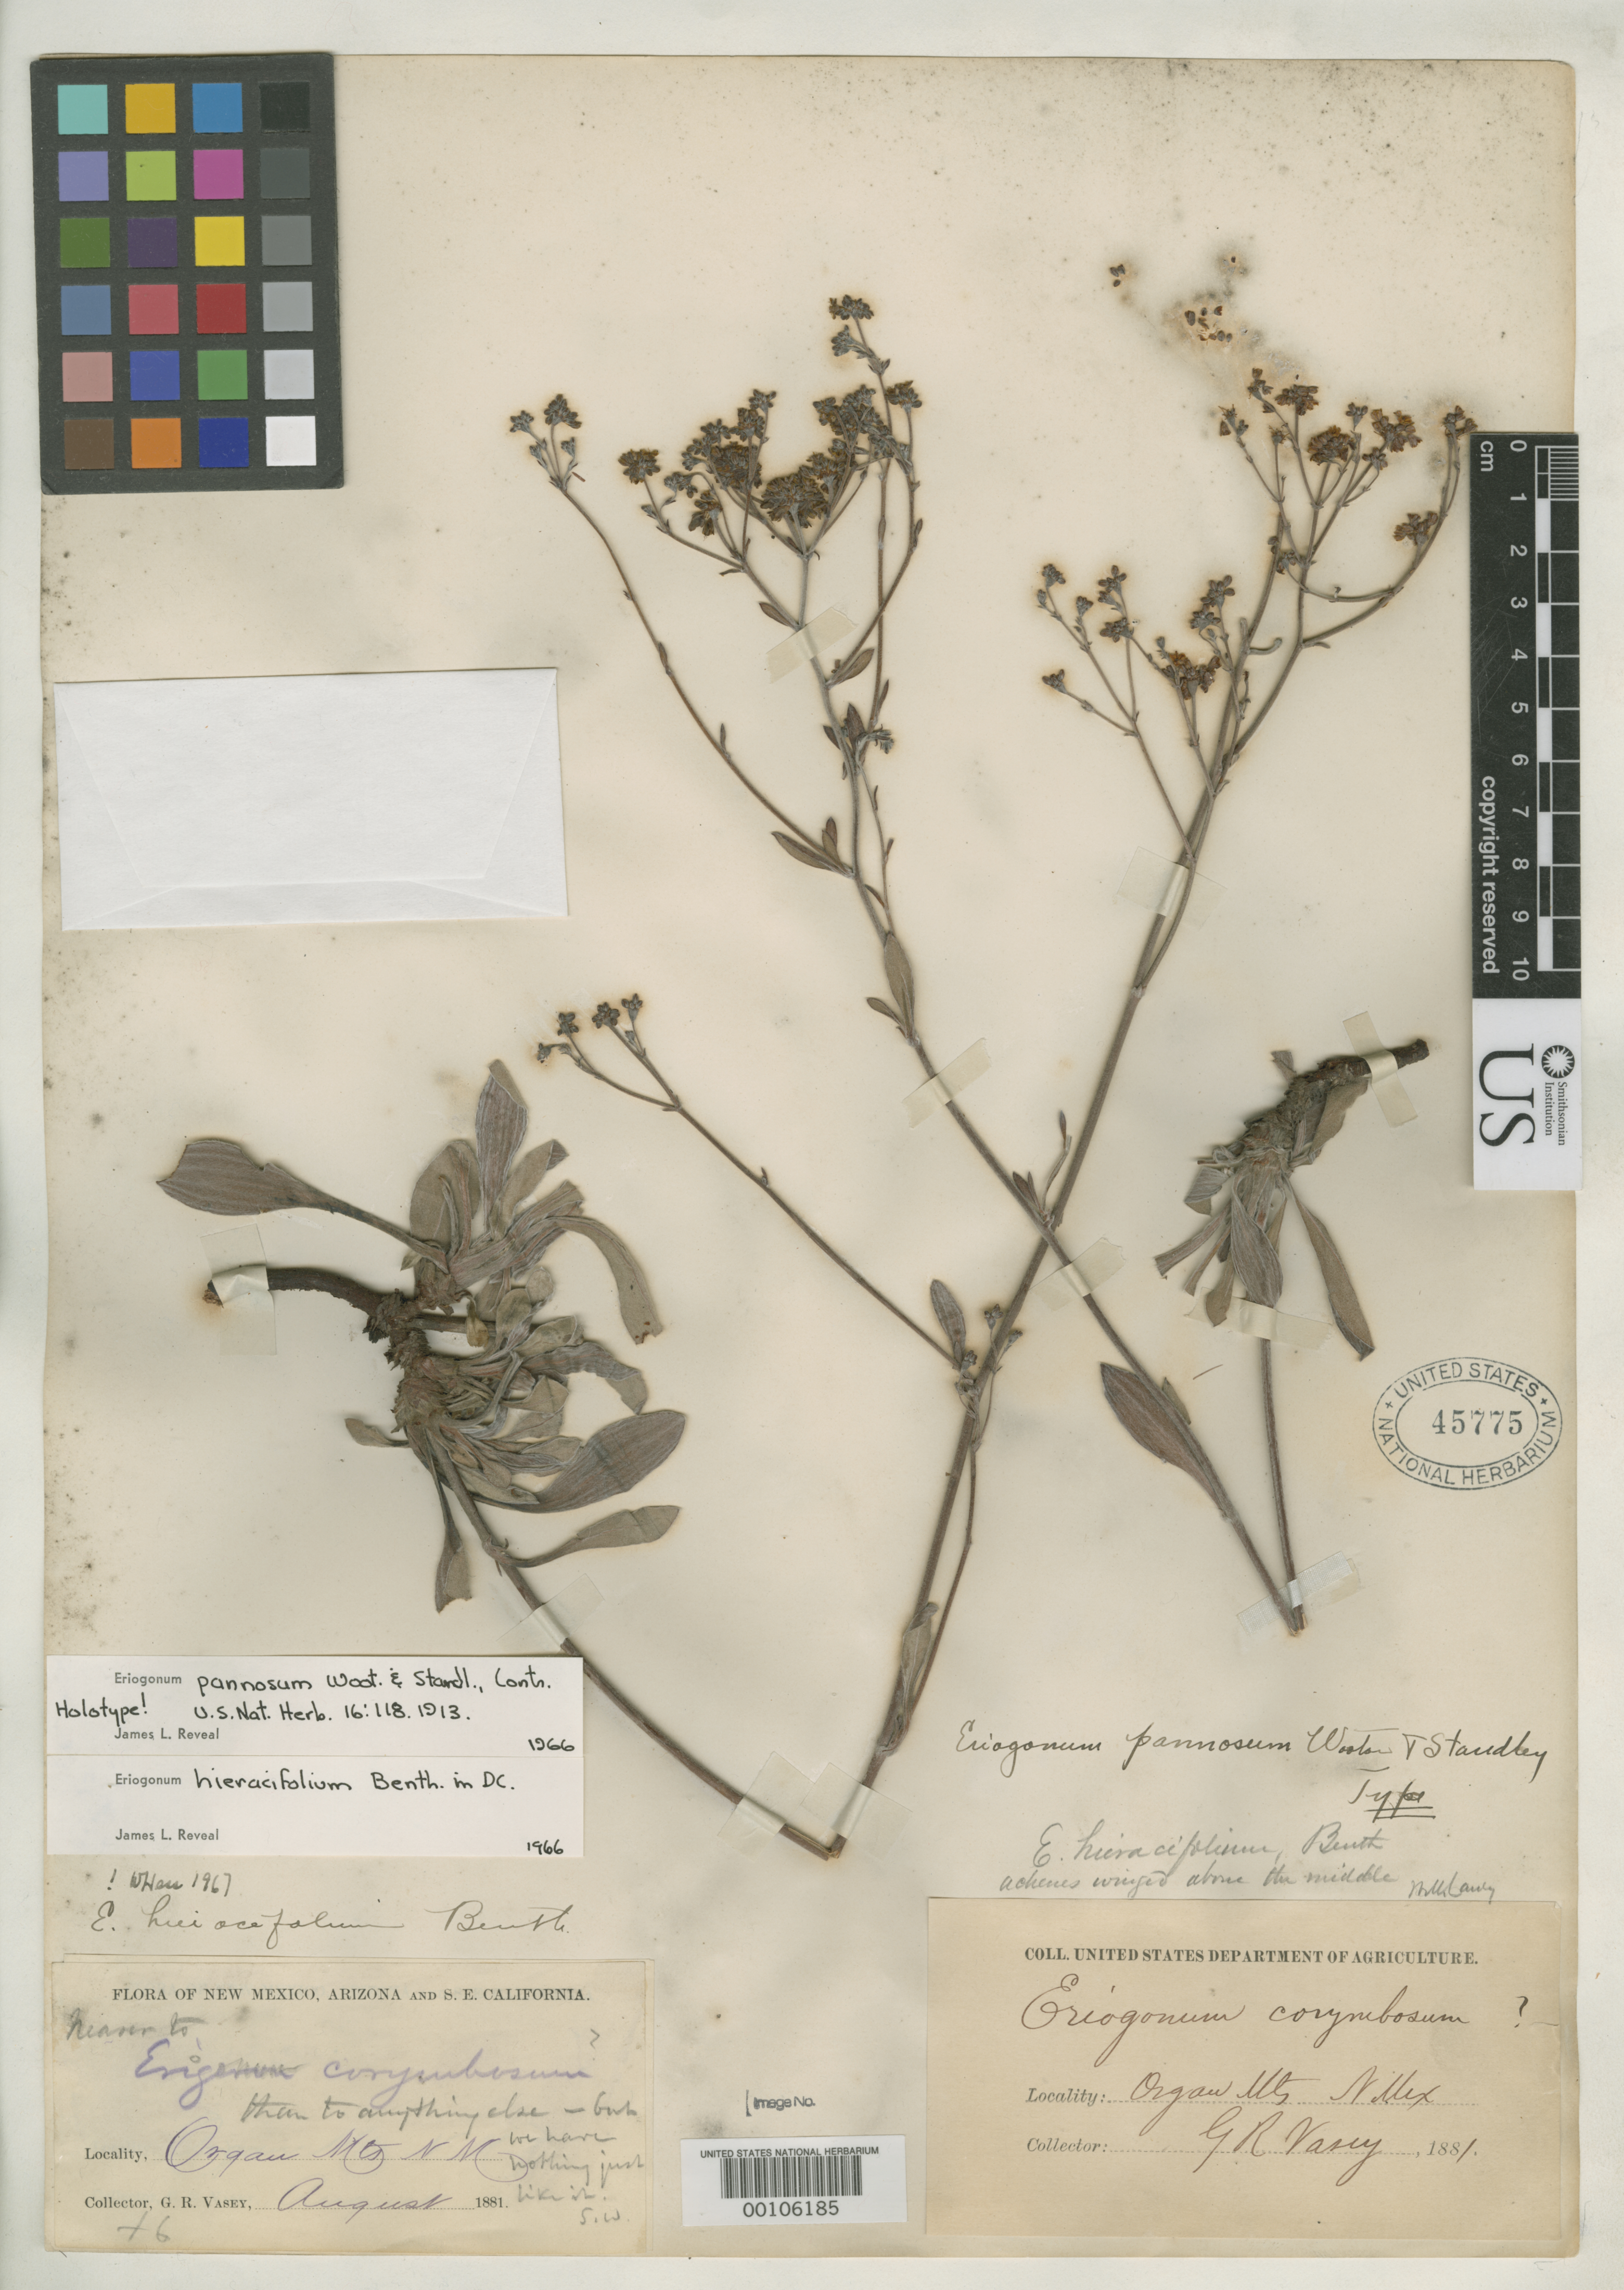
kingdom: Plantae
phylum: Tracheophyta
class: Magnoliopsida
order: Caryophyllales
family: Polygonaceae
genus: Eriogonum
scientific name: Eriogonum pannosum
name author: Wooton & Standl.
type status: Holotype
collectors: G. R. Vasey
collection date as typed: Aug 1881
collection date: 1881-08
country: United States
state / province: New Mexico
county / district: Dona Ana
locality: Organ Mts.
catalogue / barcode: US 45775